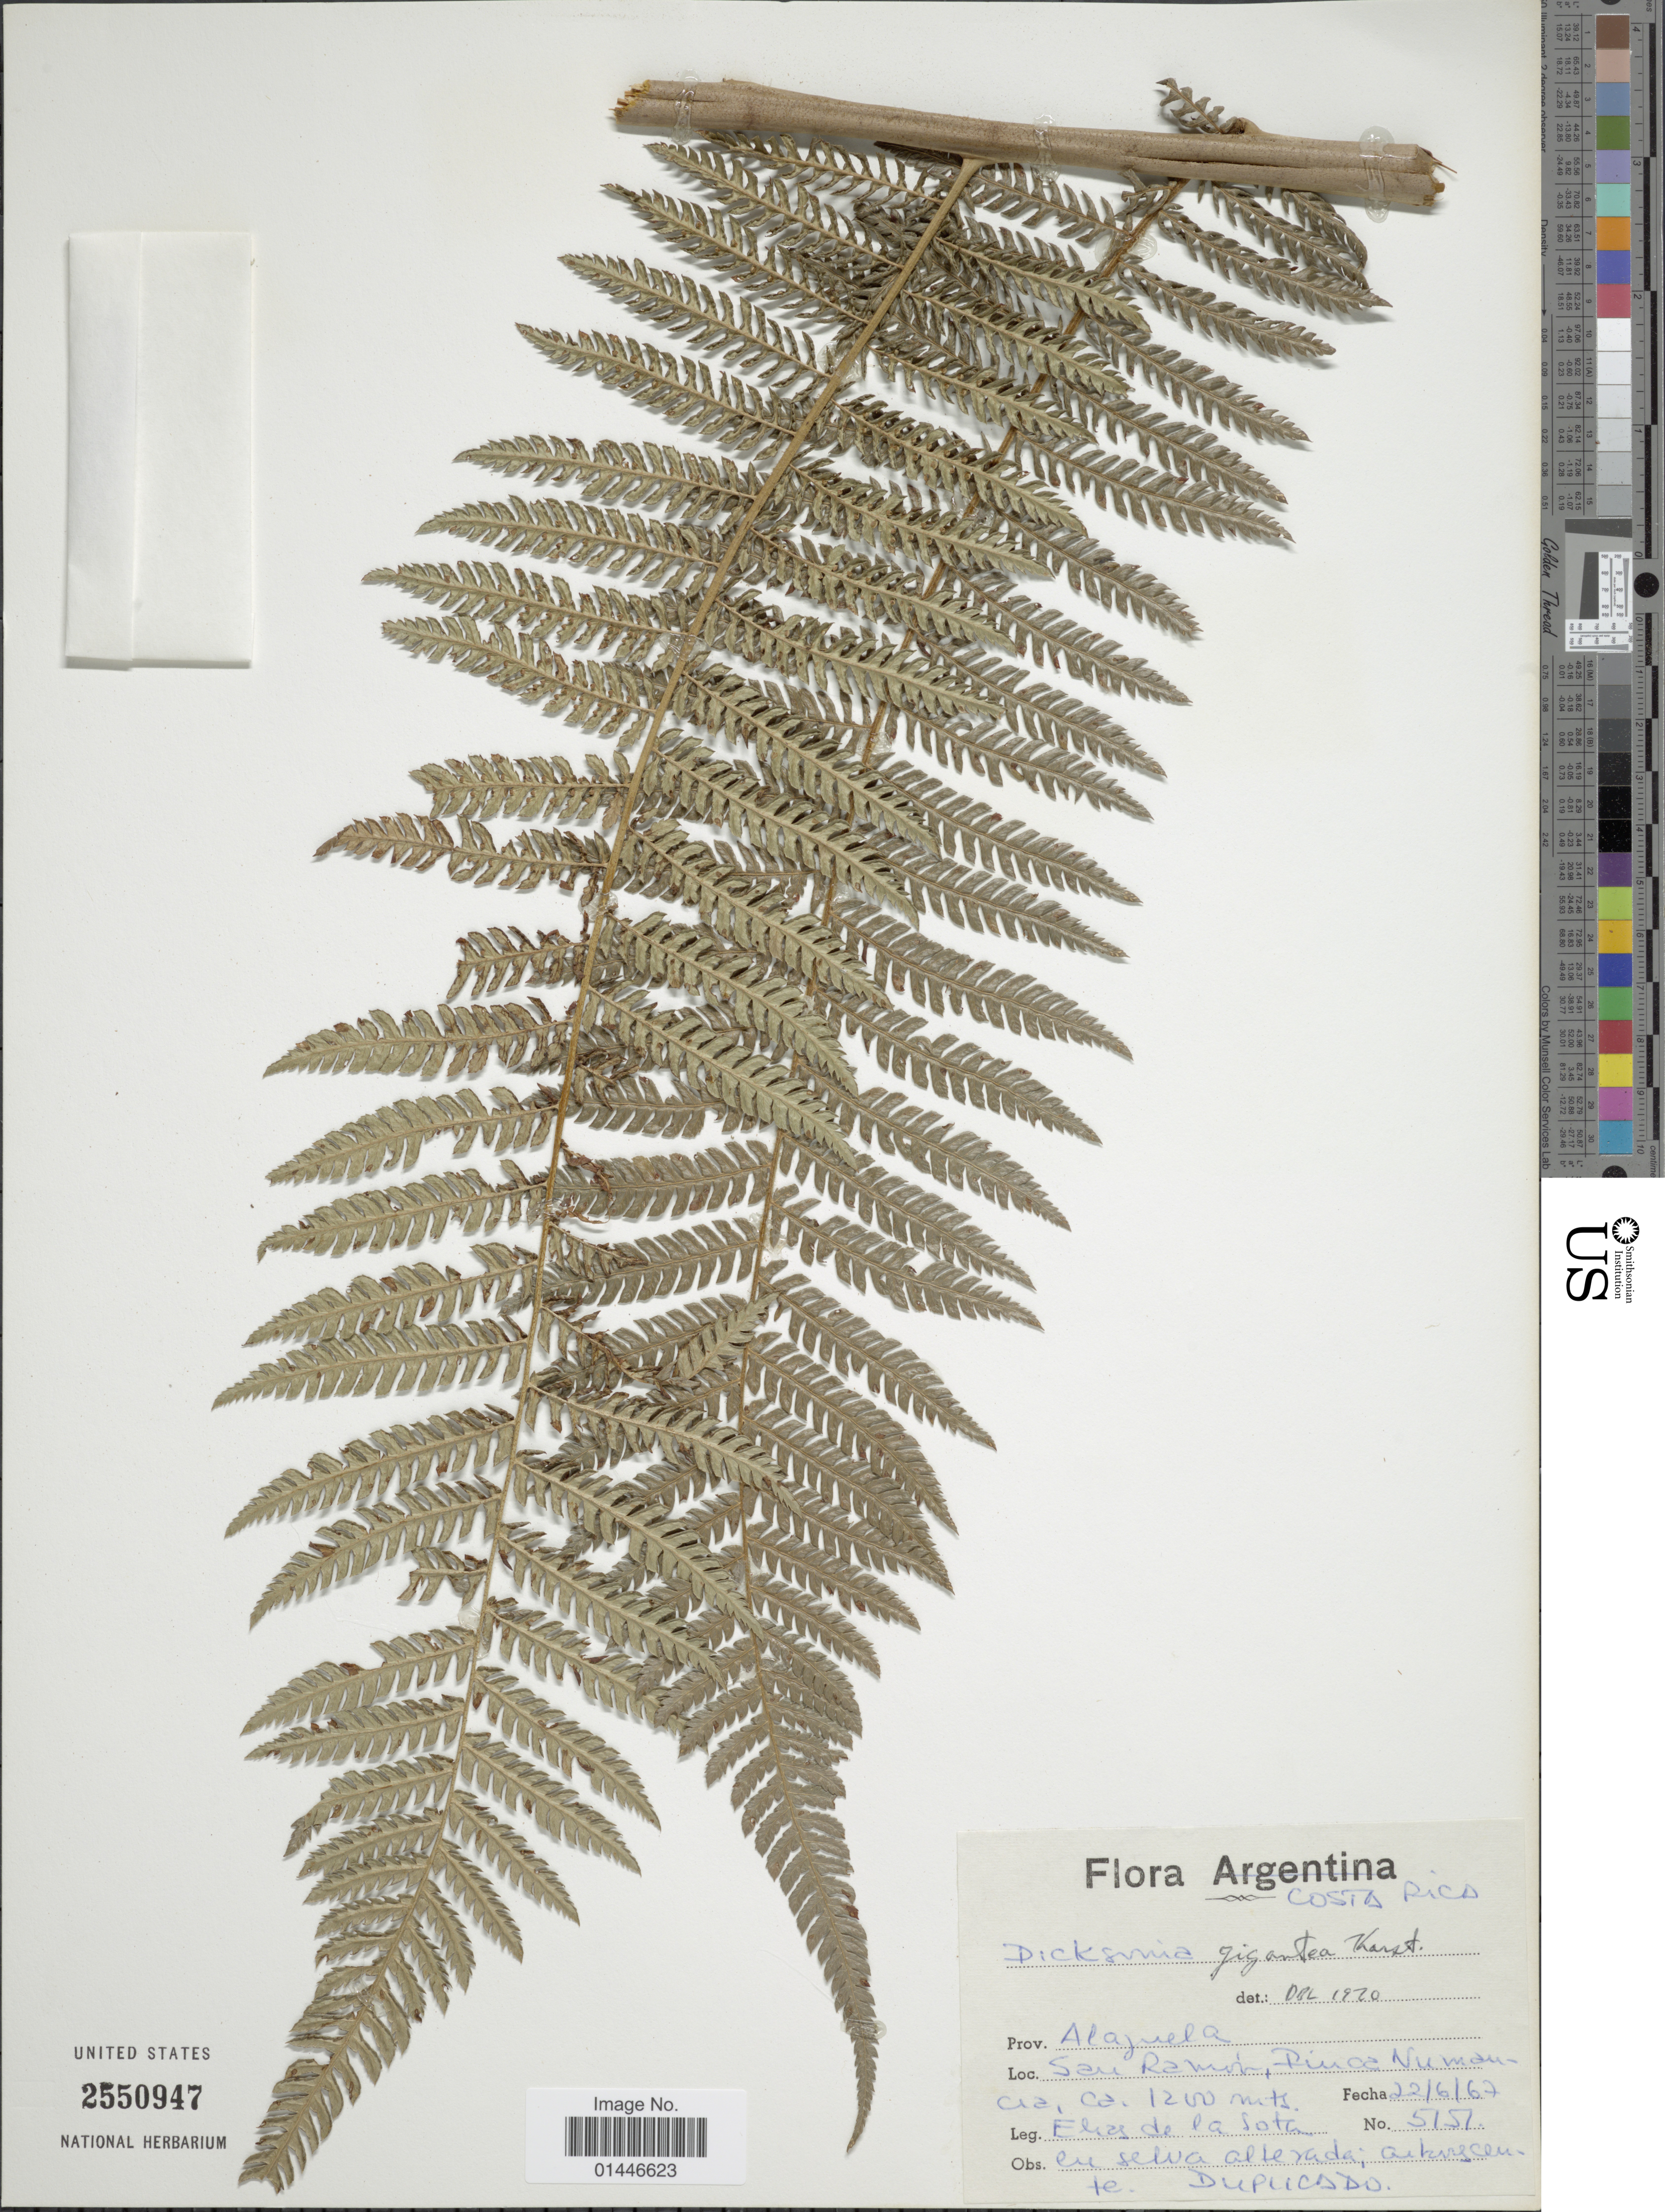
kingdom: Plantae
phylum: Tracheophyta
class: Polypodiopsida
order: Cyatheales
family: Dicksoniaceae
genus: Dicksonia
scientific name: Dicksonia gigantea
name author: H. Karst.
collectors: E. R. de la Sota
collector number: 5151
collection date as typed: Transcribed d/m/y: 22/6/67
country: Costa Rica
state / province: Alajuela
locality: San Ramón, Finca Numancia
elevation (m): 1200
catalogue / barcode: US 2550947